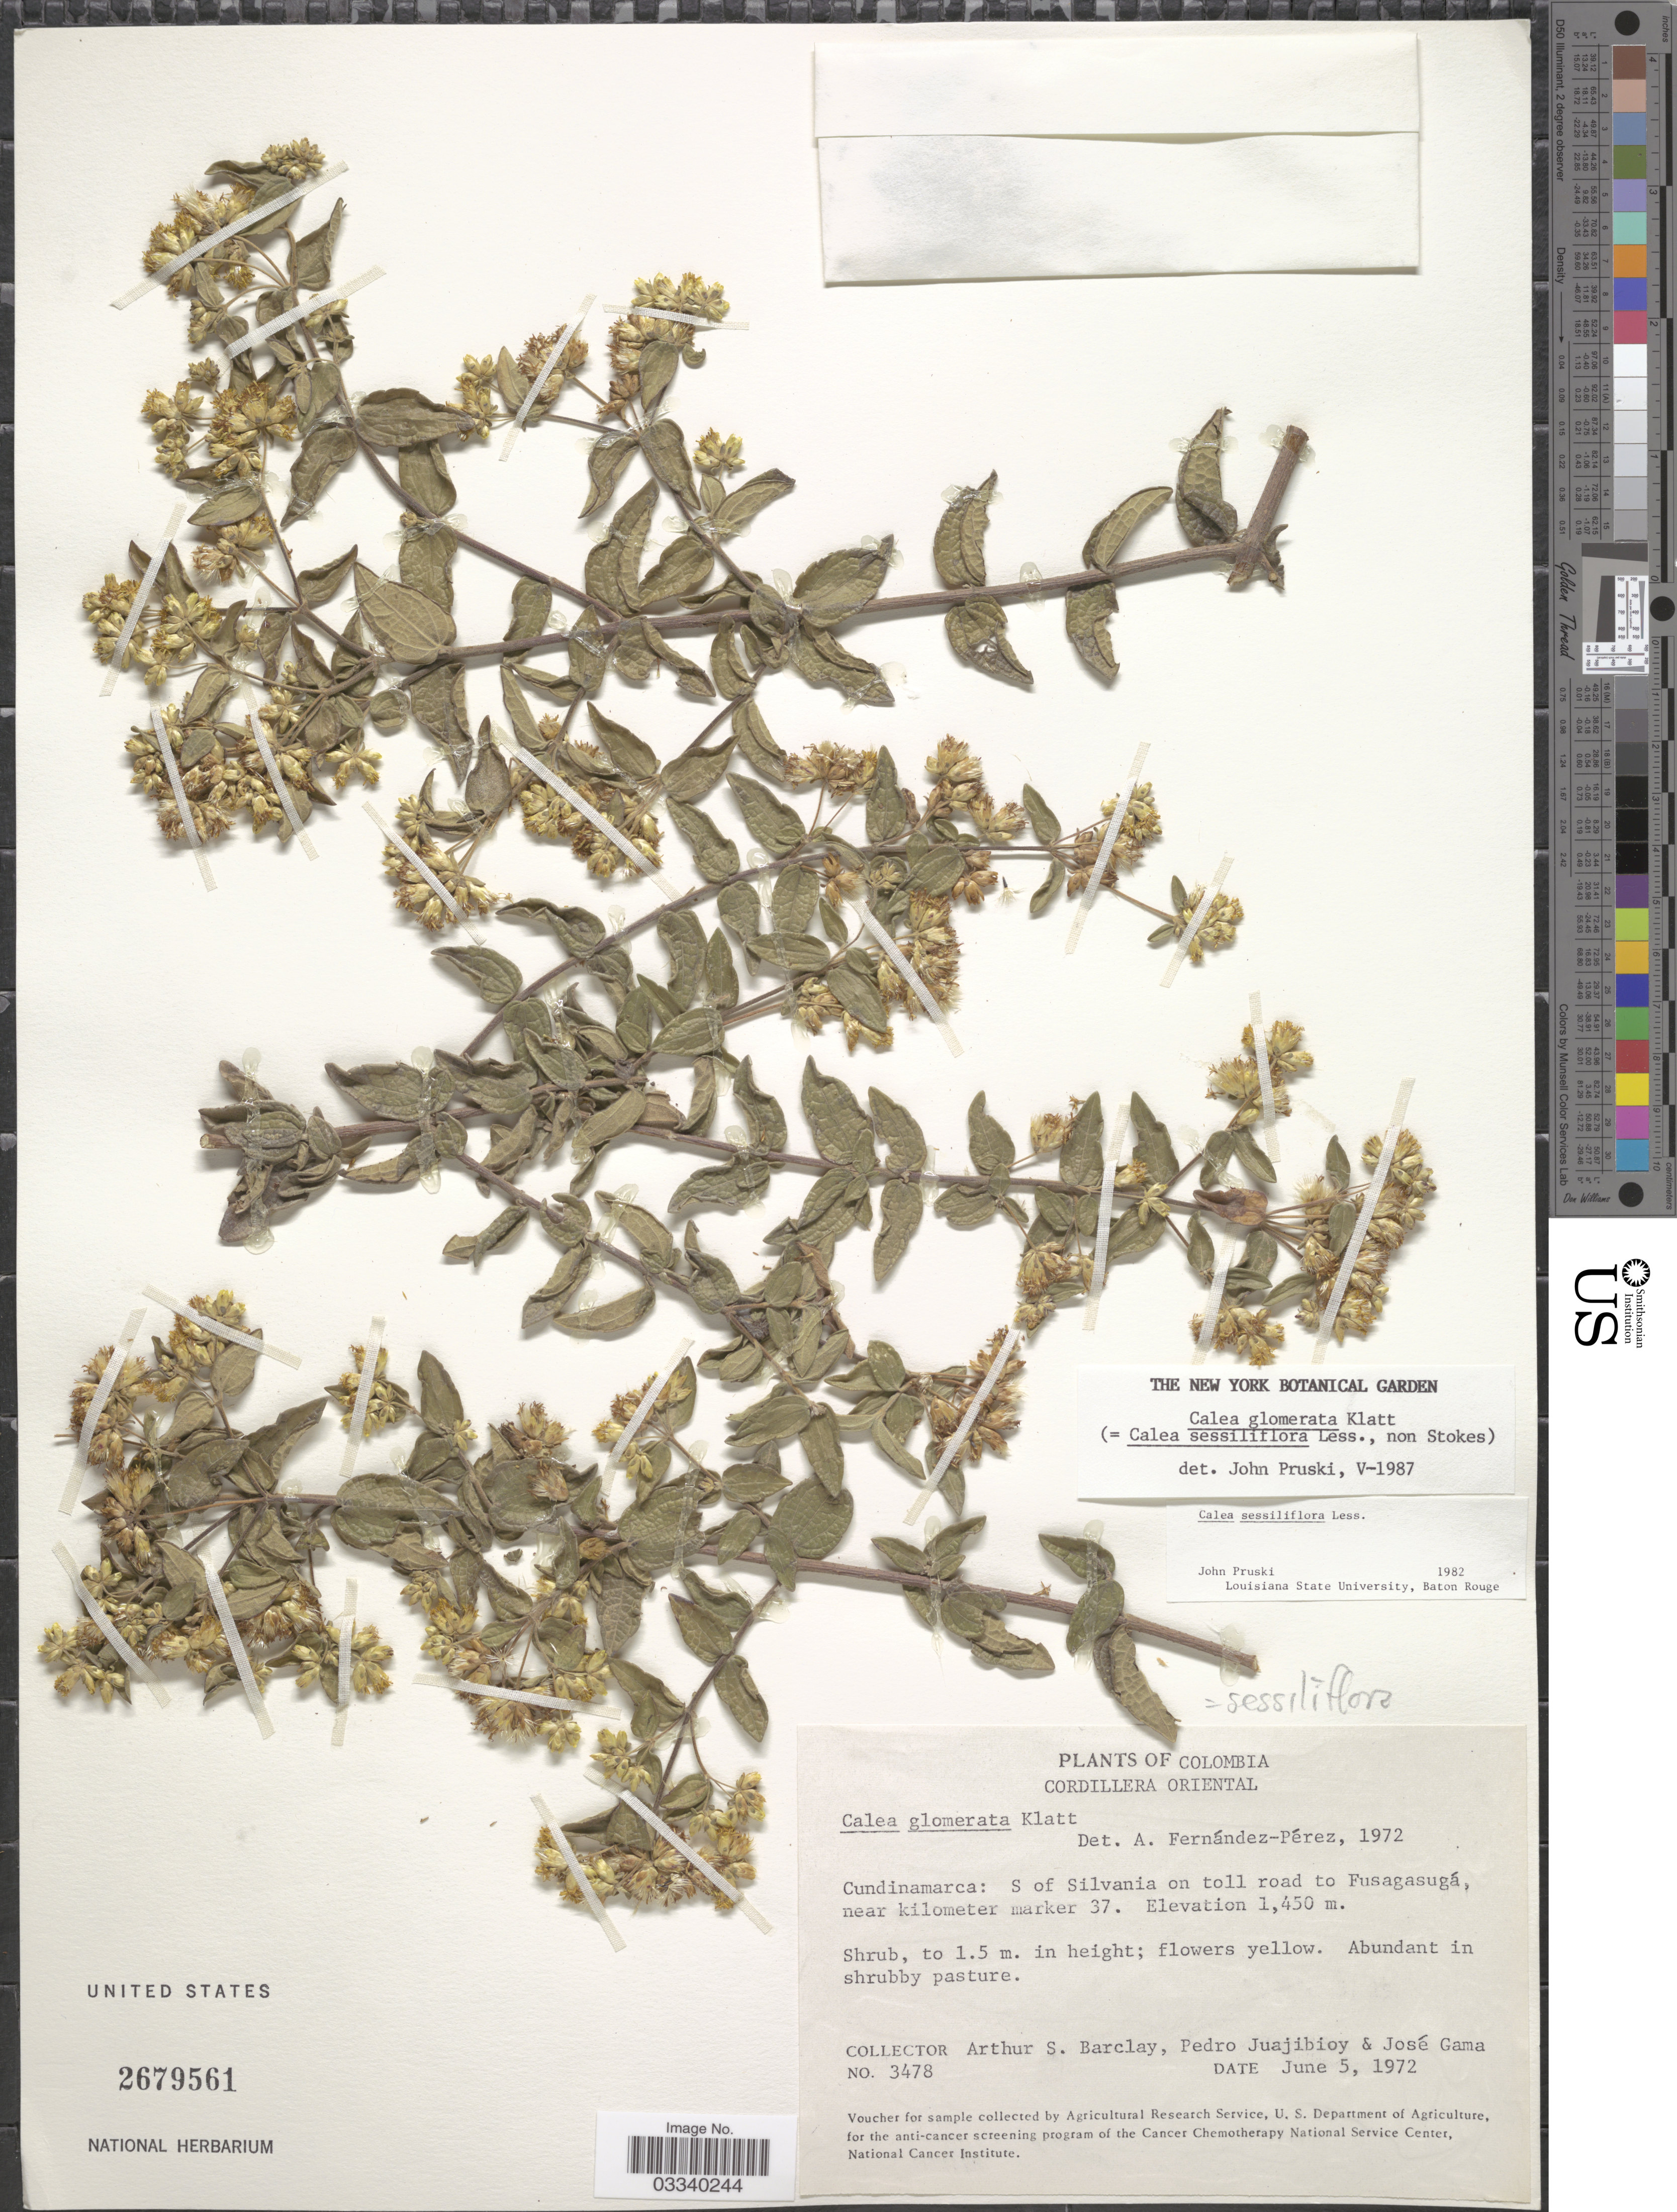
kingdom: Plantae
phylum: Tracheophyta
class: Magnoliopsida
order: Asterales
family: Asteraceae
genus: Calea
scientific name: Calea sessiliflora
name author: Less.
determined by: Pruski, J. F.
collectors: A. S. Barclay, P. Juajibioy & J. Gama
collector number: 3478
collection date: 1972-06-05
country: Colombia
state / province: Cundinamarca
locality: S of Silvania on toll road to Fusagasugá, near kilometer marker 37.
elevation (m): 1450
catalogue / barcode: US 2679561